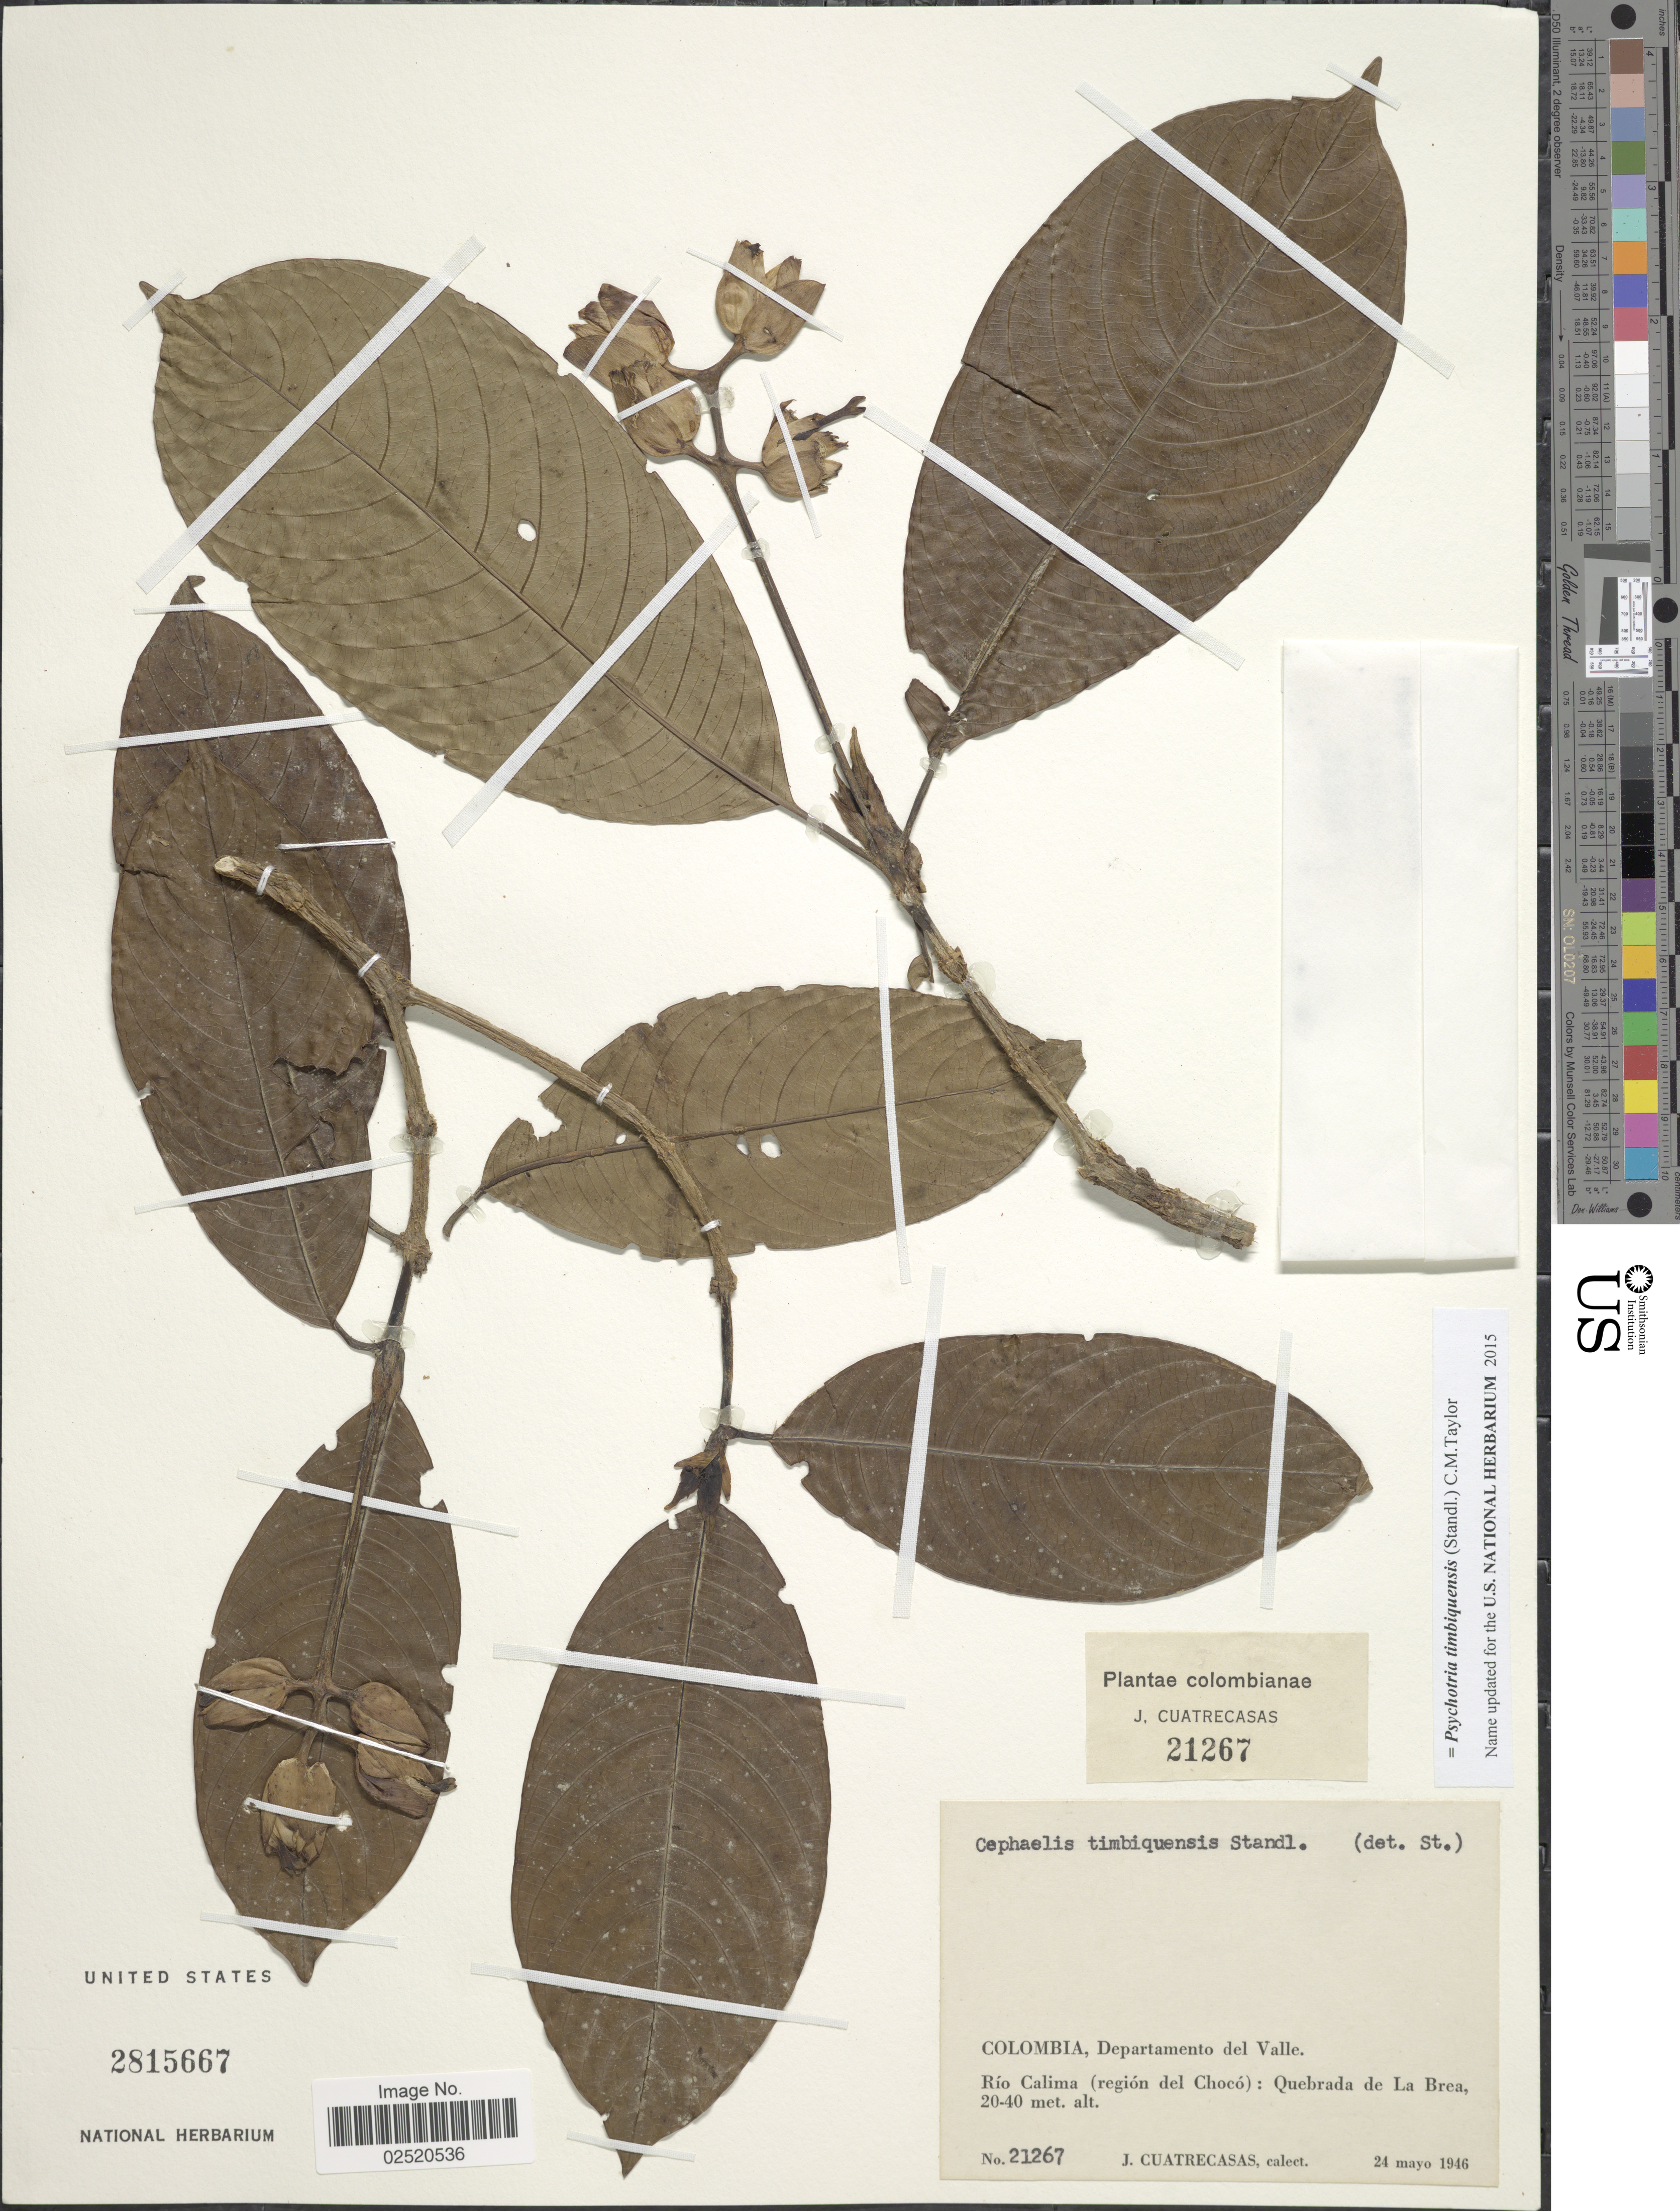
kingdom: Plantae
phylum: Tracheophyta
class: Magnoliopsida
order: Gentianales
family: Rubiaceae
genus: Psychotria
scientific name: Psychotria timbiquensis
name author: (Standl.) C.M. Taylor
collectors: J. Cuatrecasas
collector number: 21267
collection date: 1946-05-24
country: Colombia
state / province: Valle del Cauca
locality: Departamento del Valle. Río Calima (regiín del Chocó): Quebrada de La Brea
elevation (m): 20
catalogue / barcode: US 2815667